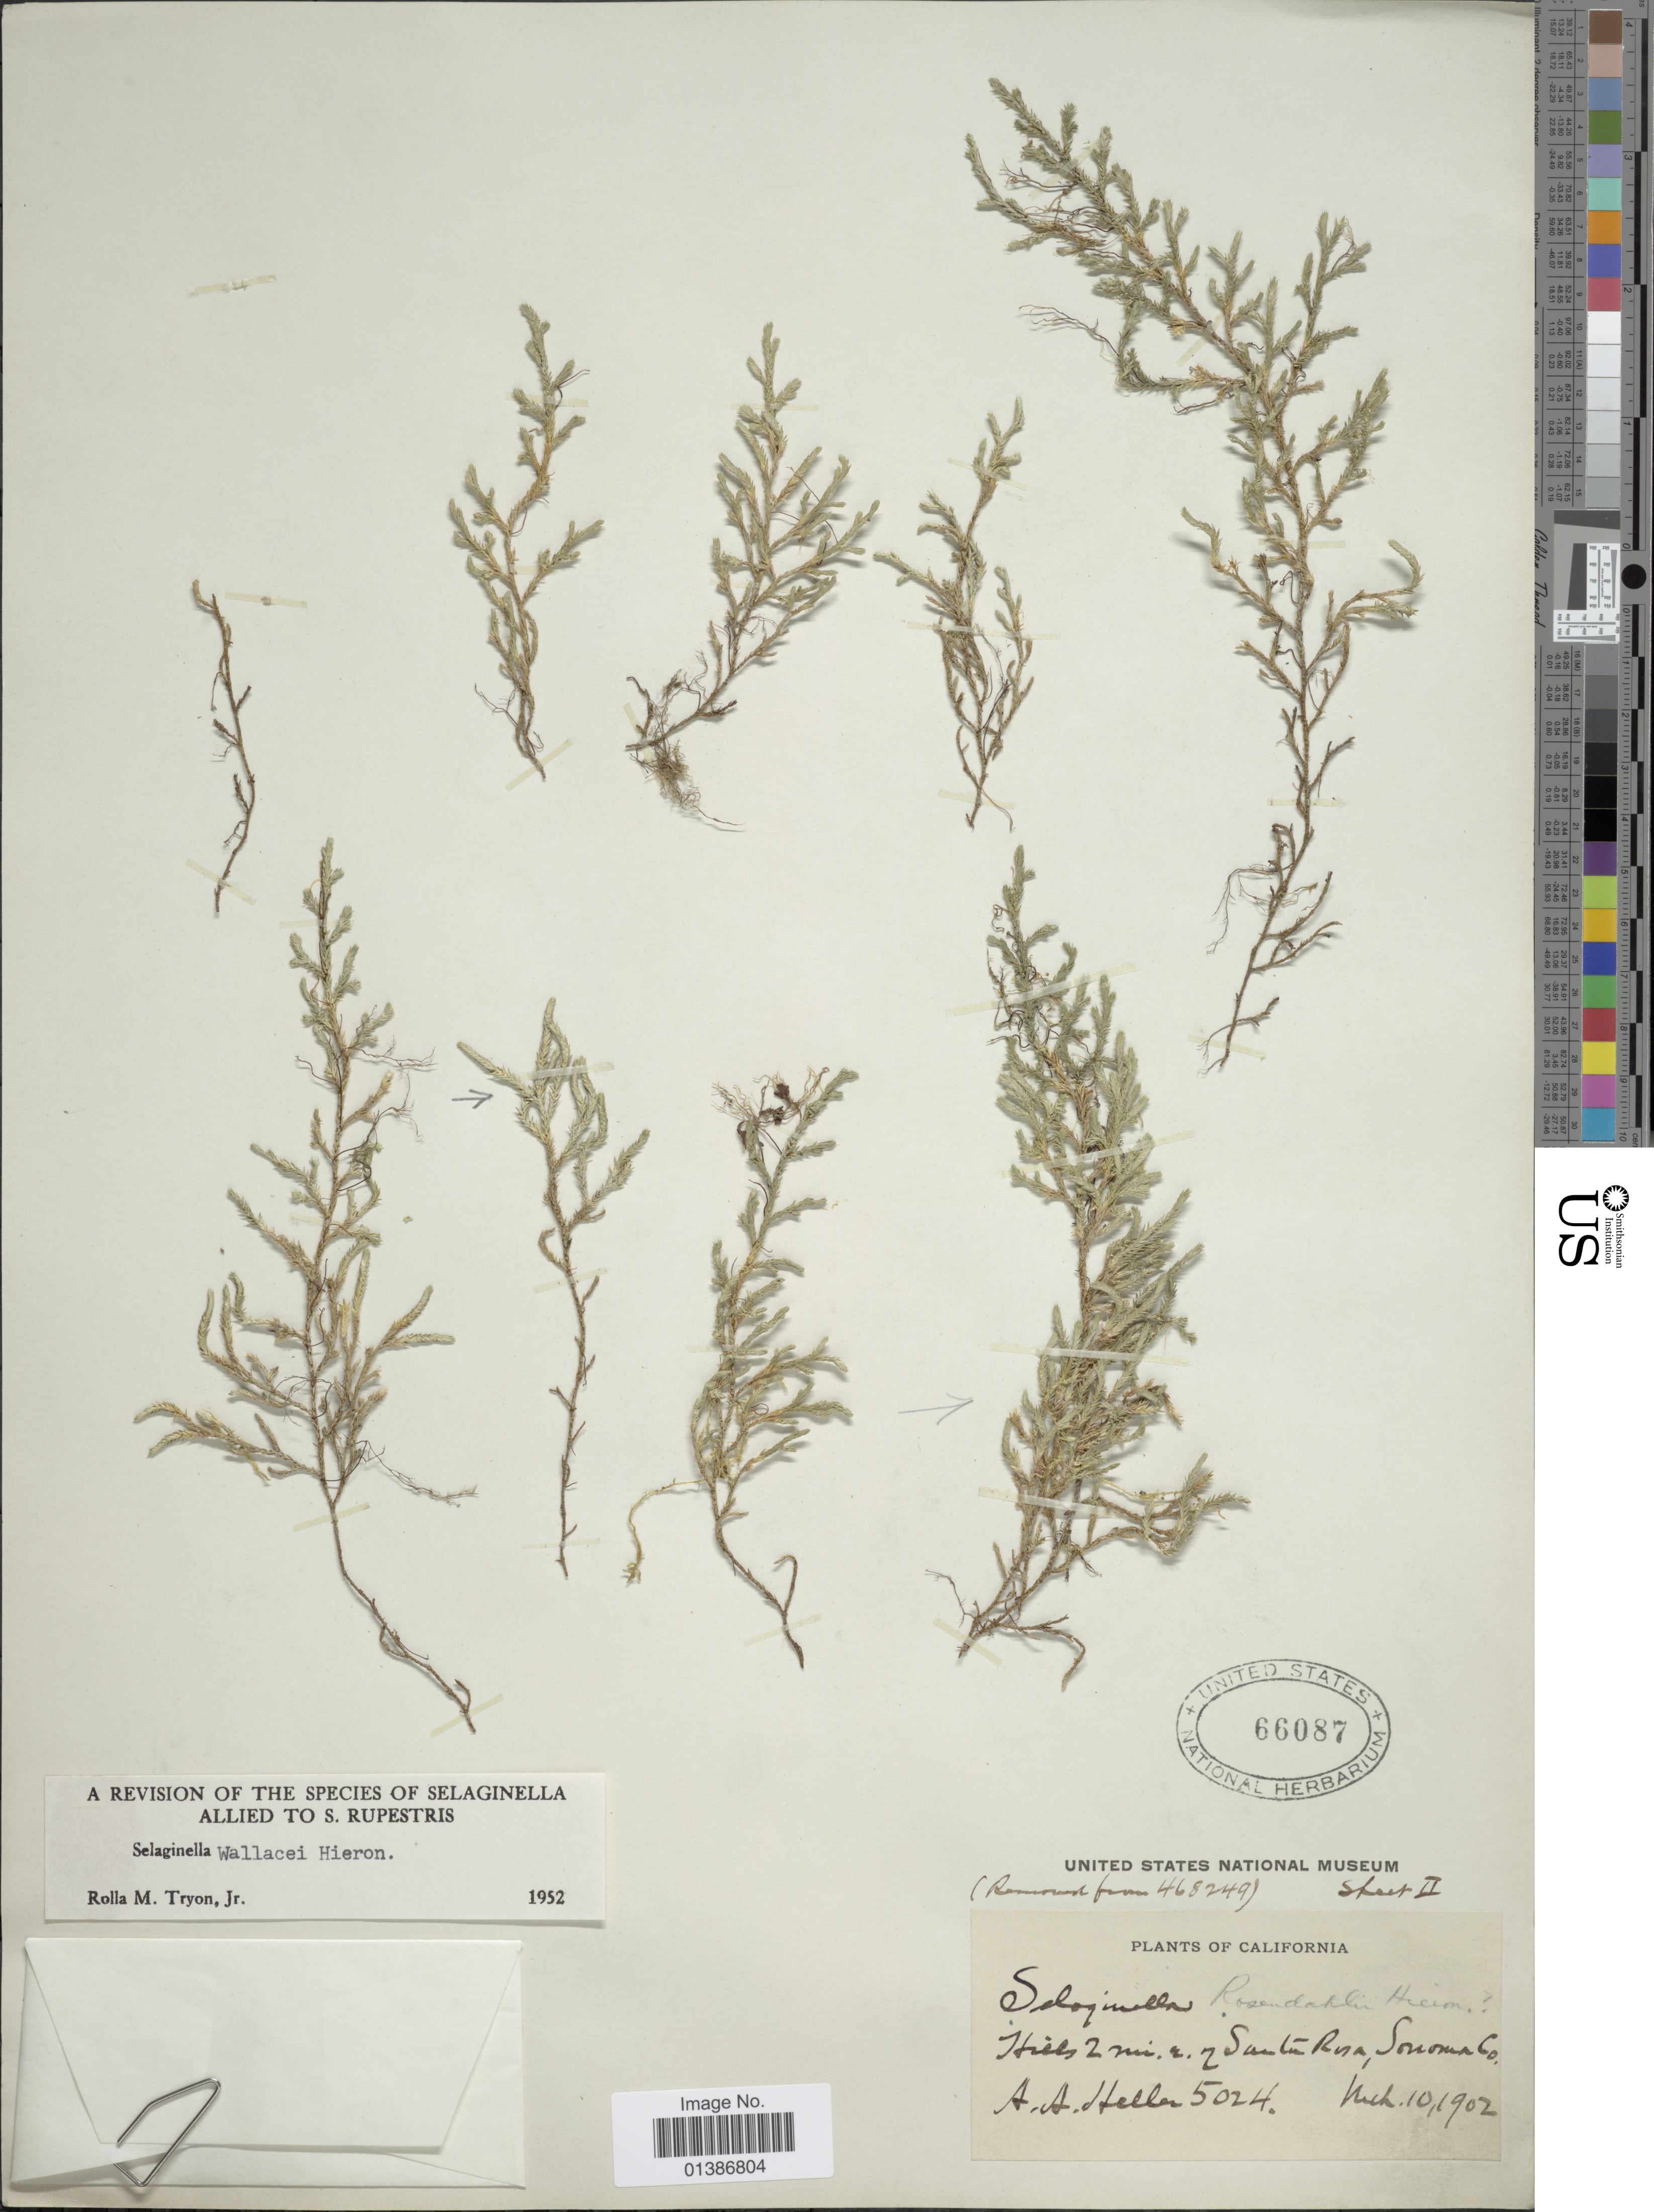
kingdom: Plantae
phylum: Tracheophyta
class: Lycopodiopsida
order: Selaginellales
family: Selaginellaceae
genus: Selaginella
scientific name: Selaginella wallacei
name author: Hieron.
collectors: A. A. Heller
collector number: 5024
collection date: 1902-03-10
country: United States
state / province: California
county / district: Sonoma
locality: Hills 2 mi. E. of Santa Rosa, Sonoma Co.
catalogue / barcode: US 66087